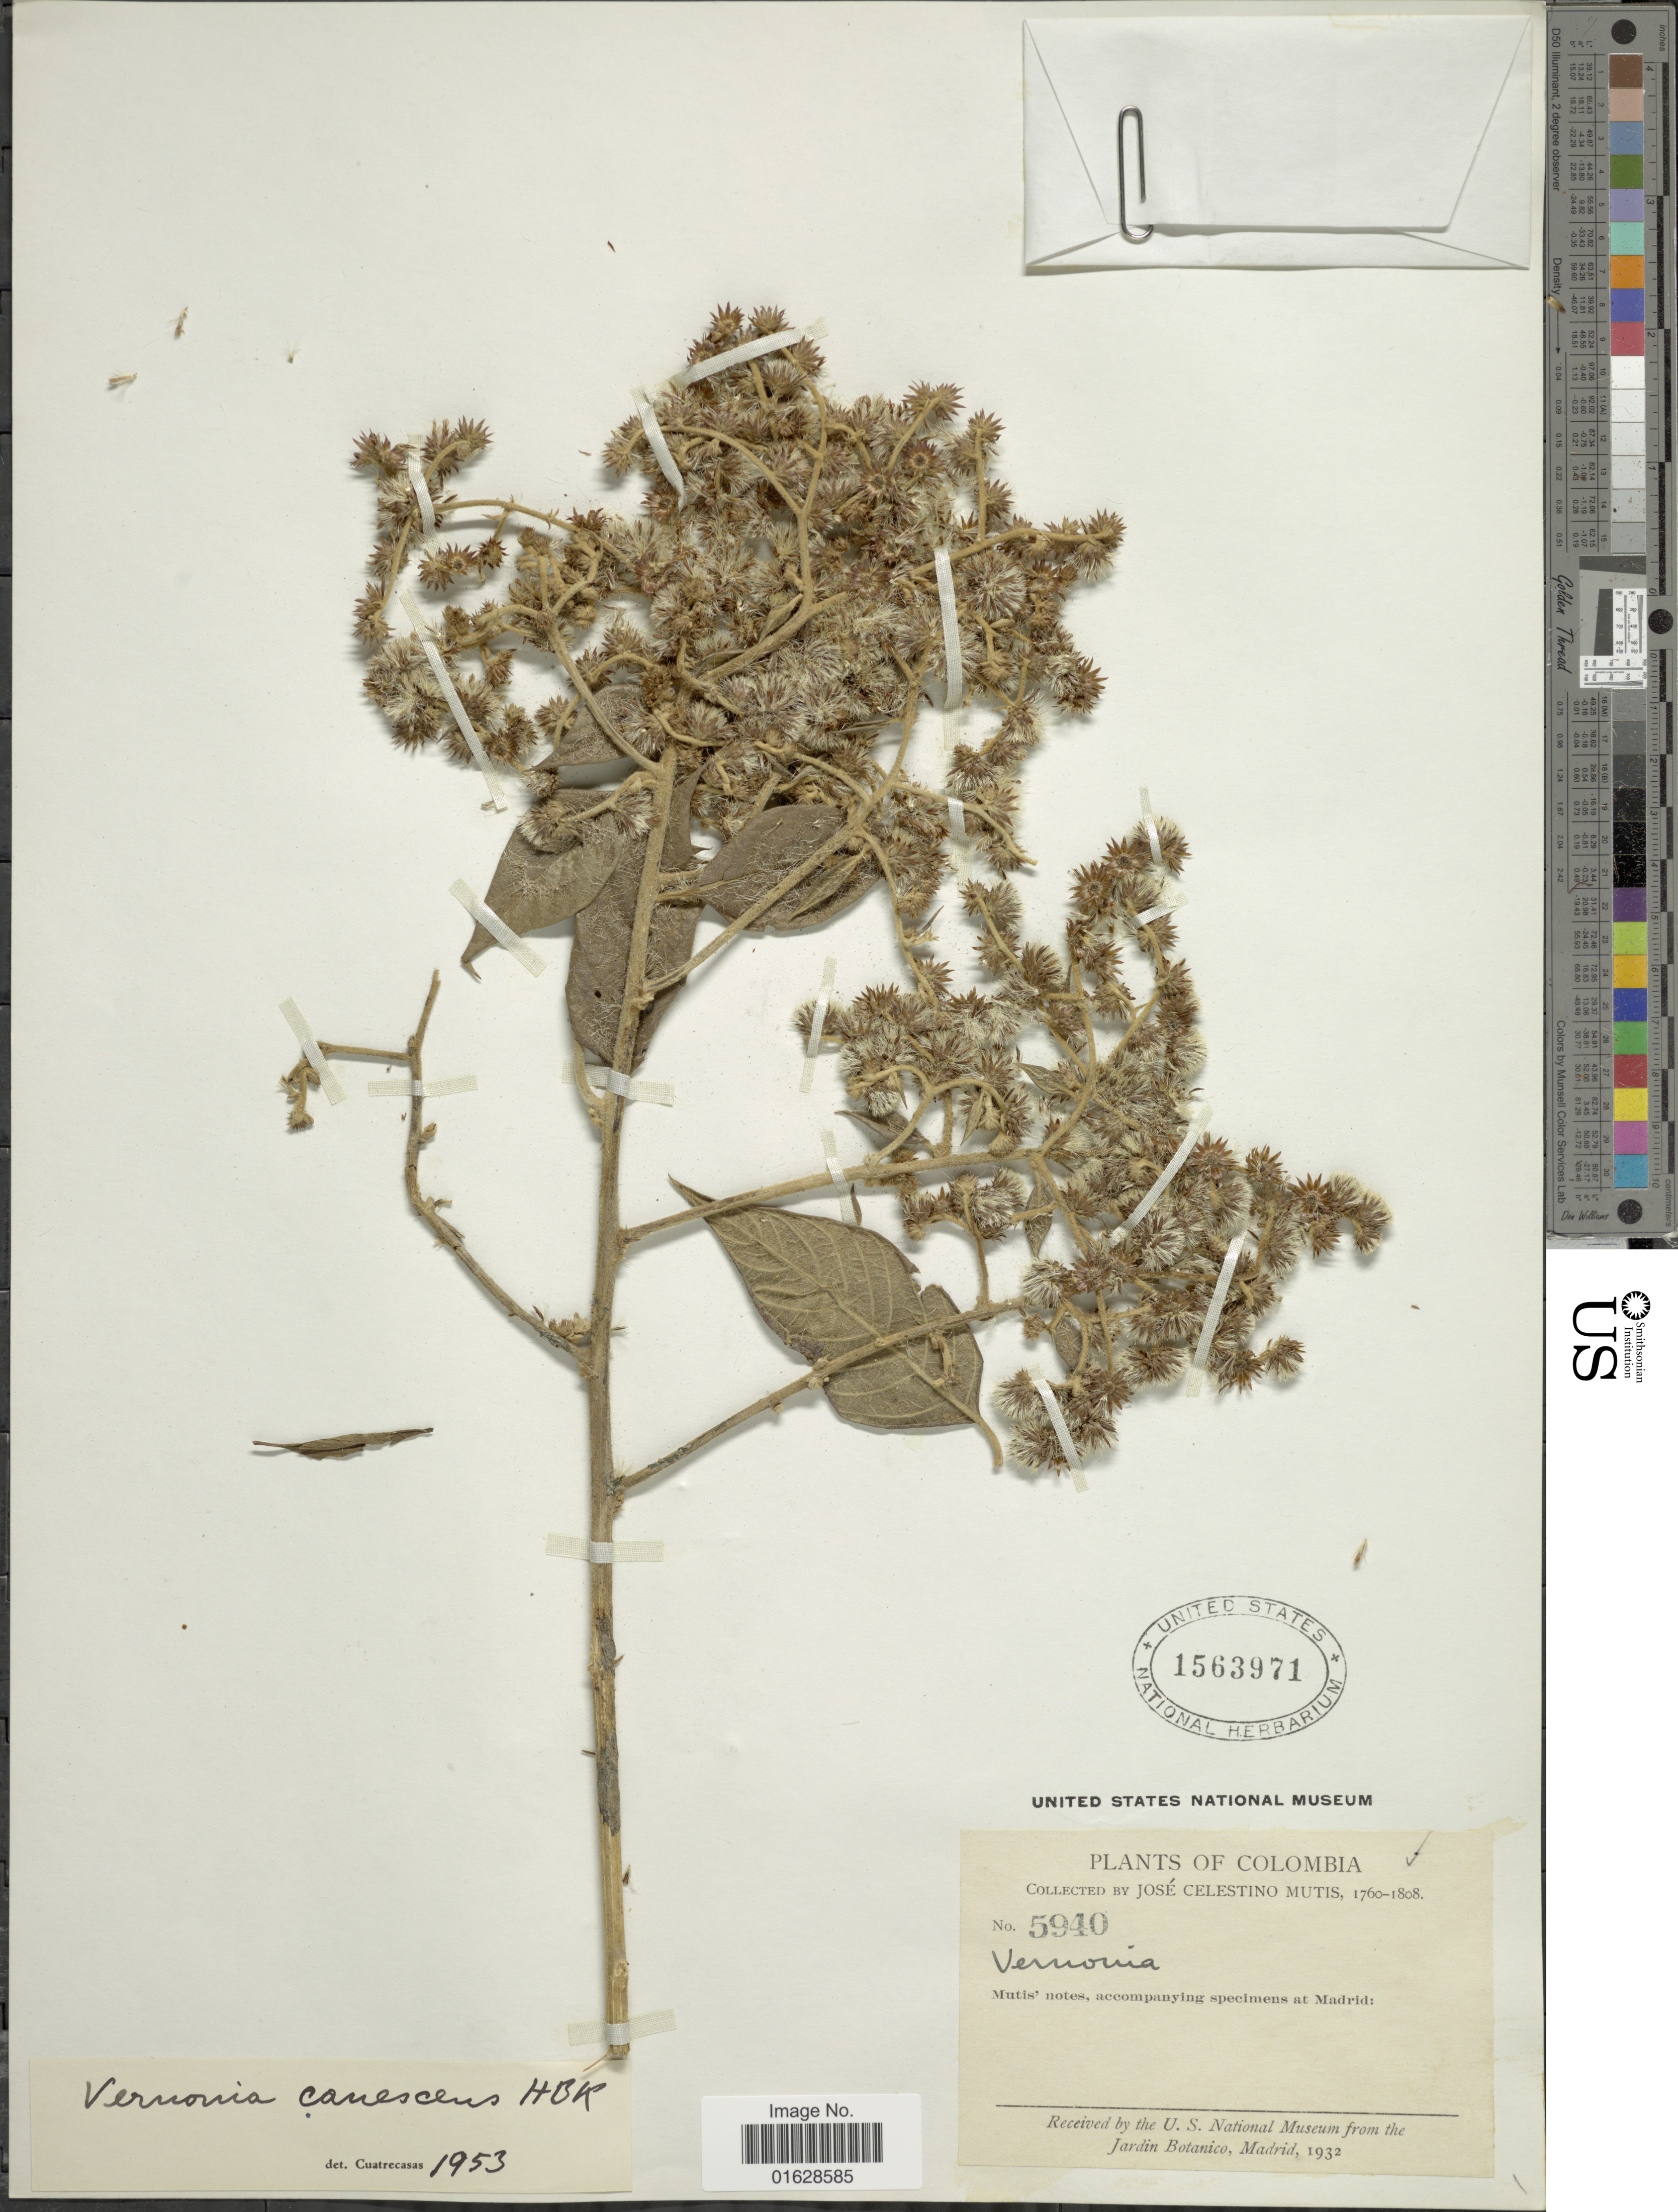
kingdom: Plantae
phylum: Tracheophyta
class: Magnoliopsida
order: Asterales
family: Asteraceae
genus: Lepidaploa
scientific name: Lepidaploa canescens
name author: (Kunth) H. Rob.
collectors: J. C. B. Mutis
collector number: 5940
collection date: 1760/1808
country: Colombia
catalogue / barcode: US 1563971